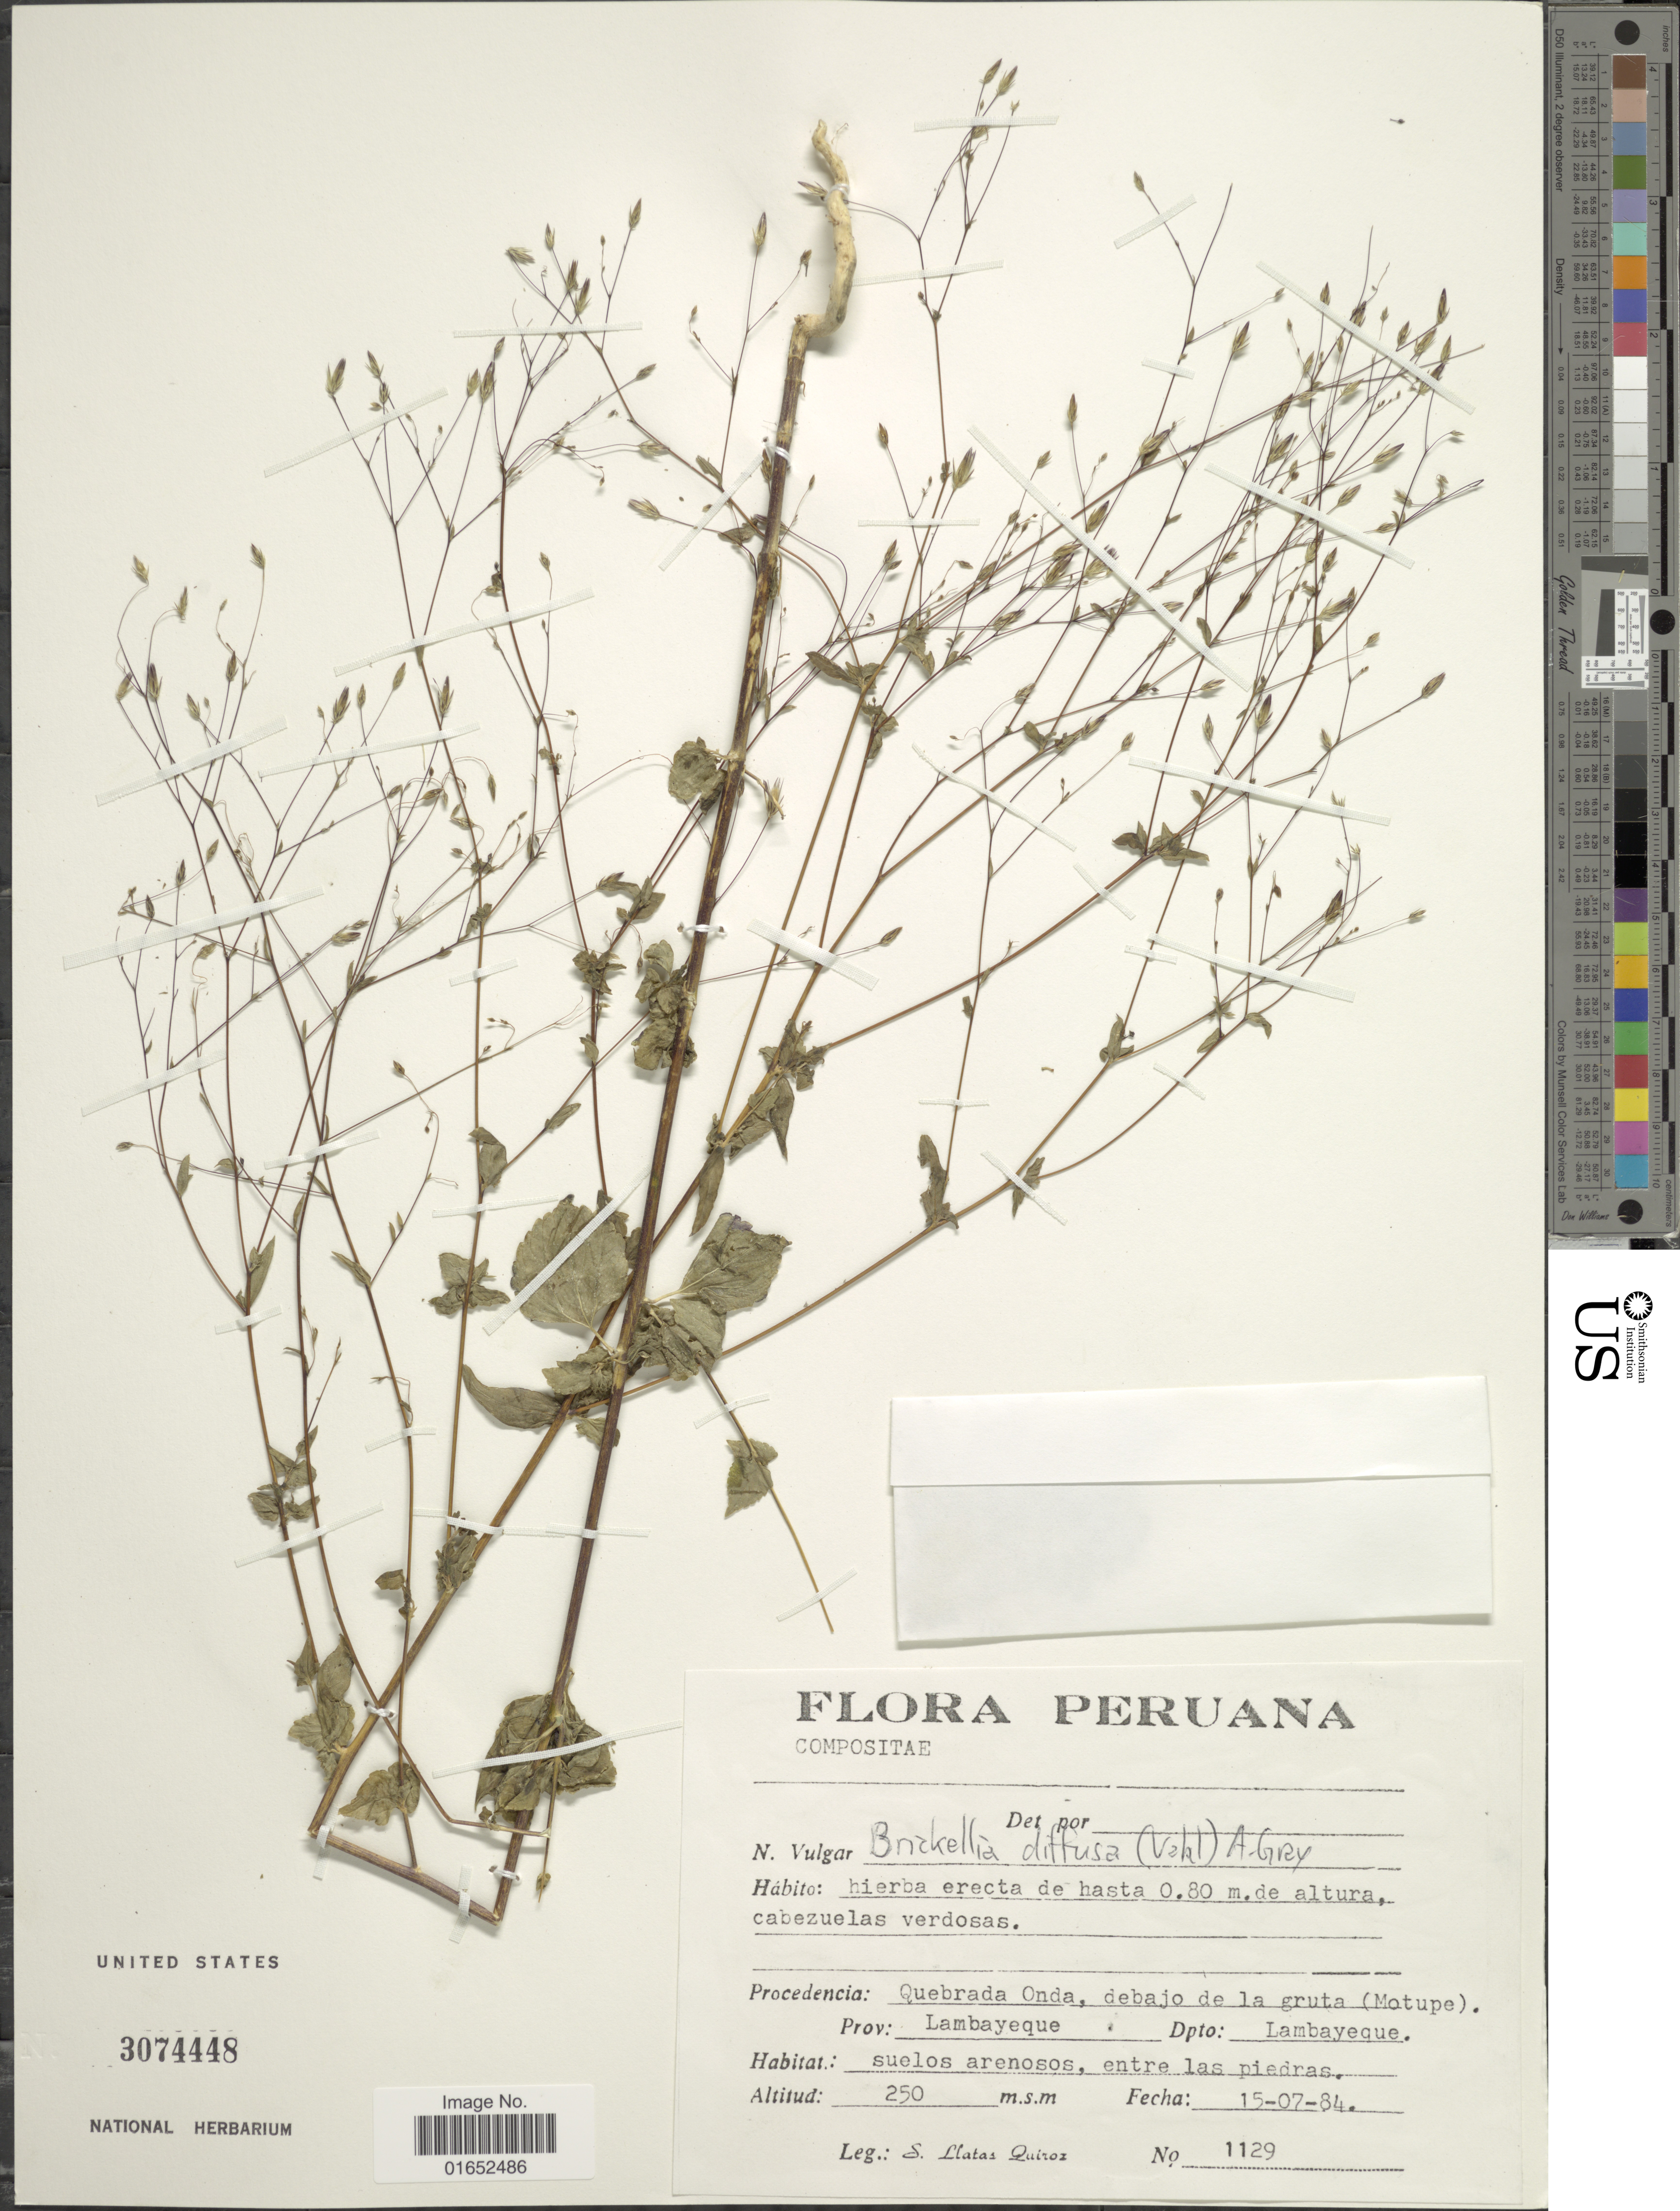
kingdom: Plantae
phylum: Tracheophyta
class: Magnoliopsida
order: Asterales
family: Asteraceae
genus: Brickellia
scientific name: Brickellia diffusa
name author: (Vahl) A. Gray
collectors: S. L. Quiroz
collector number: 1129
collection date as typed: Transcribed d/m/y: 15/7/84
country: Peru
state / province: Lambayeque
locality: Quebrad Onda, debajo de la Gruta (Motupe), Dpto Lambayeque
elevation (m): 250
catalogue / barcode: US 3074448